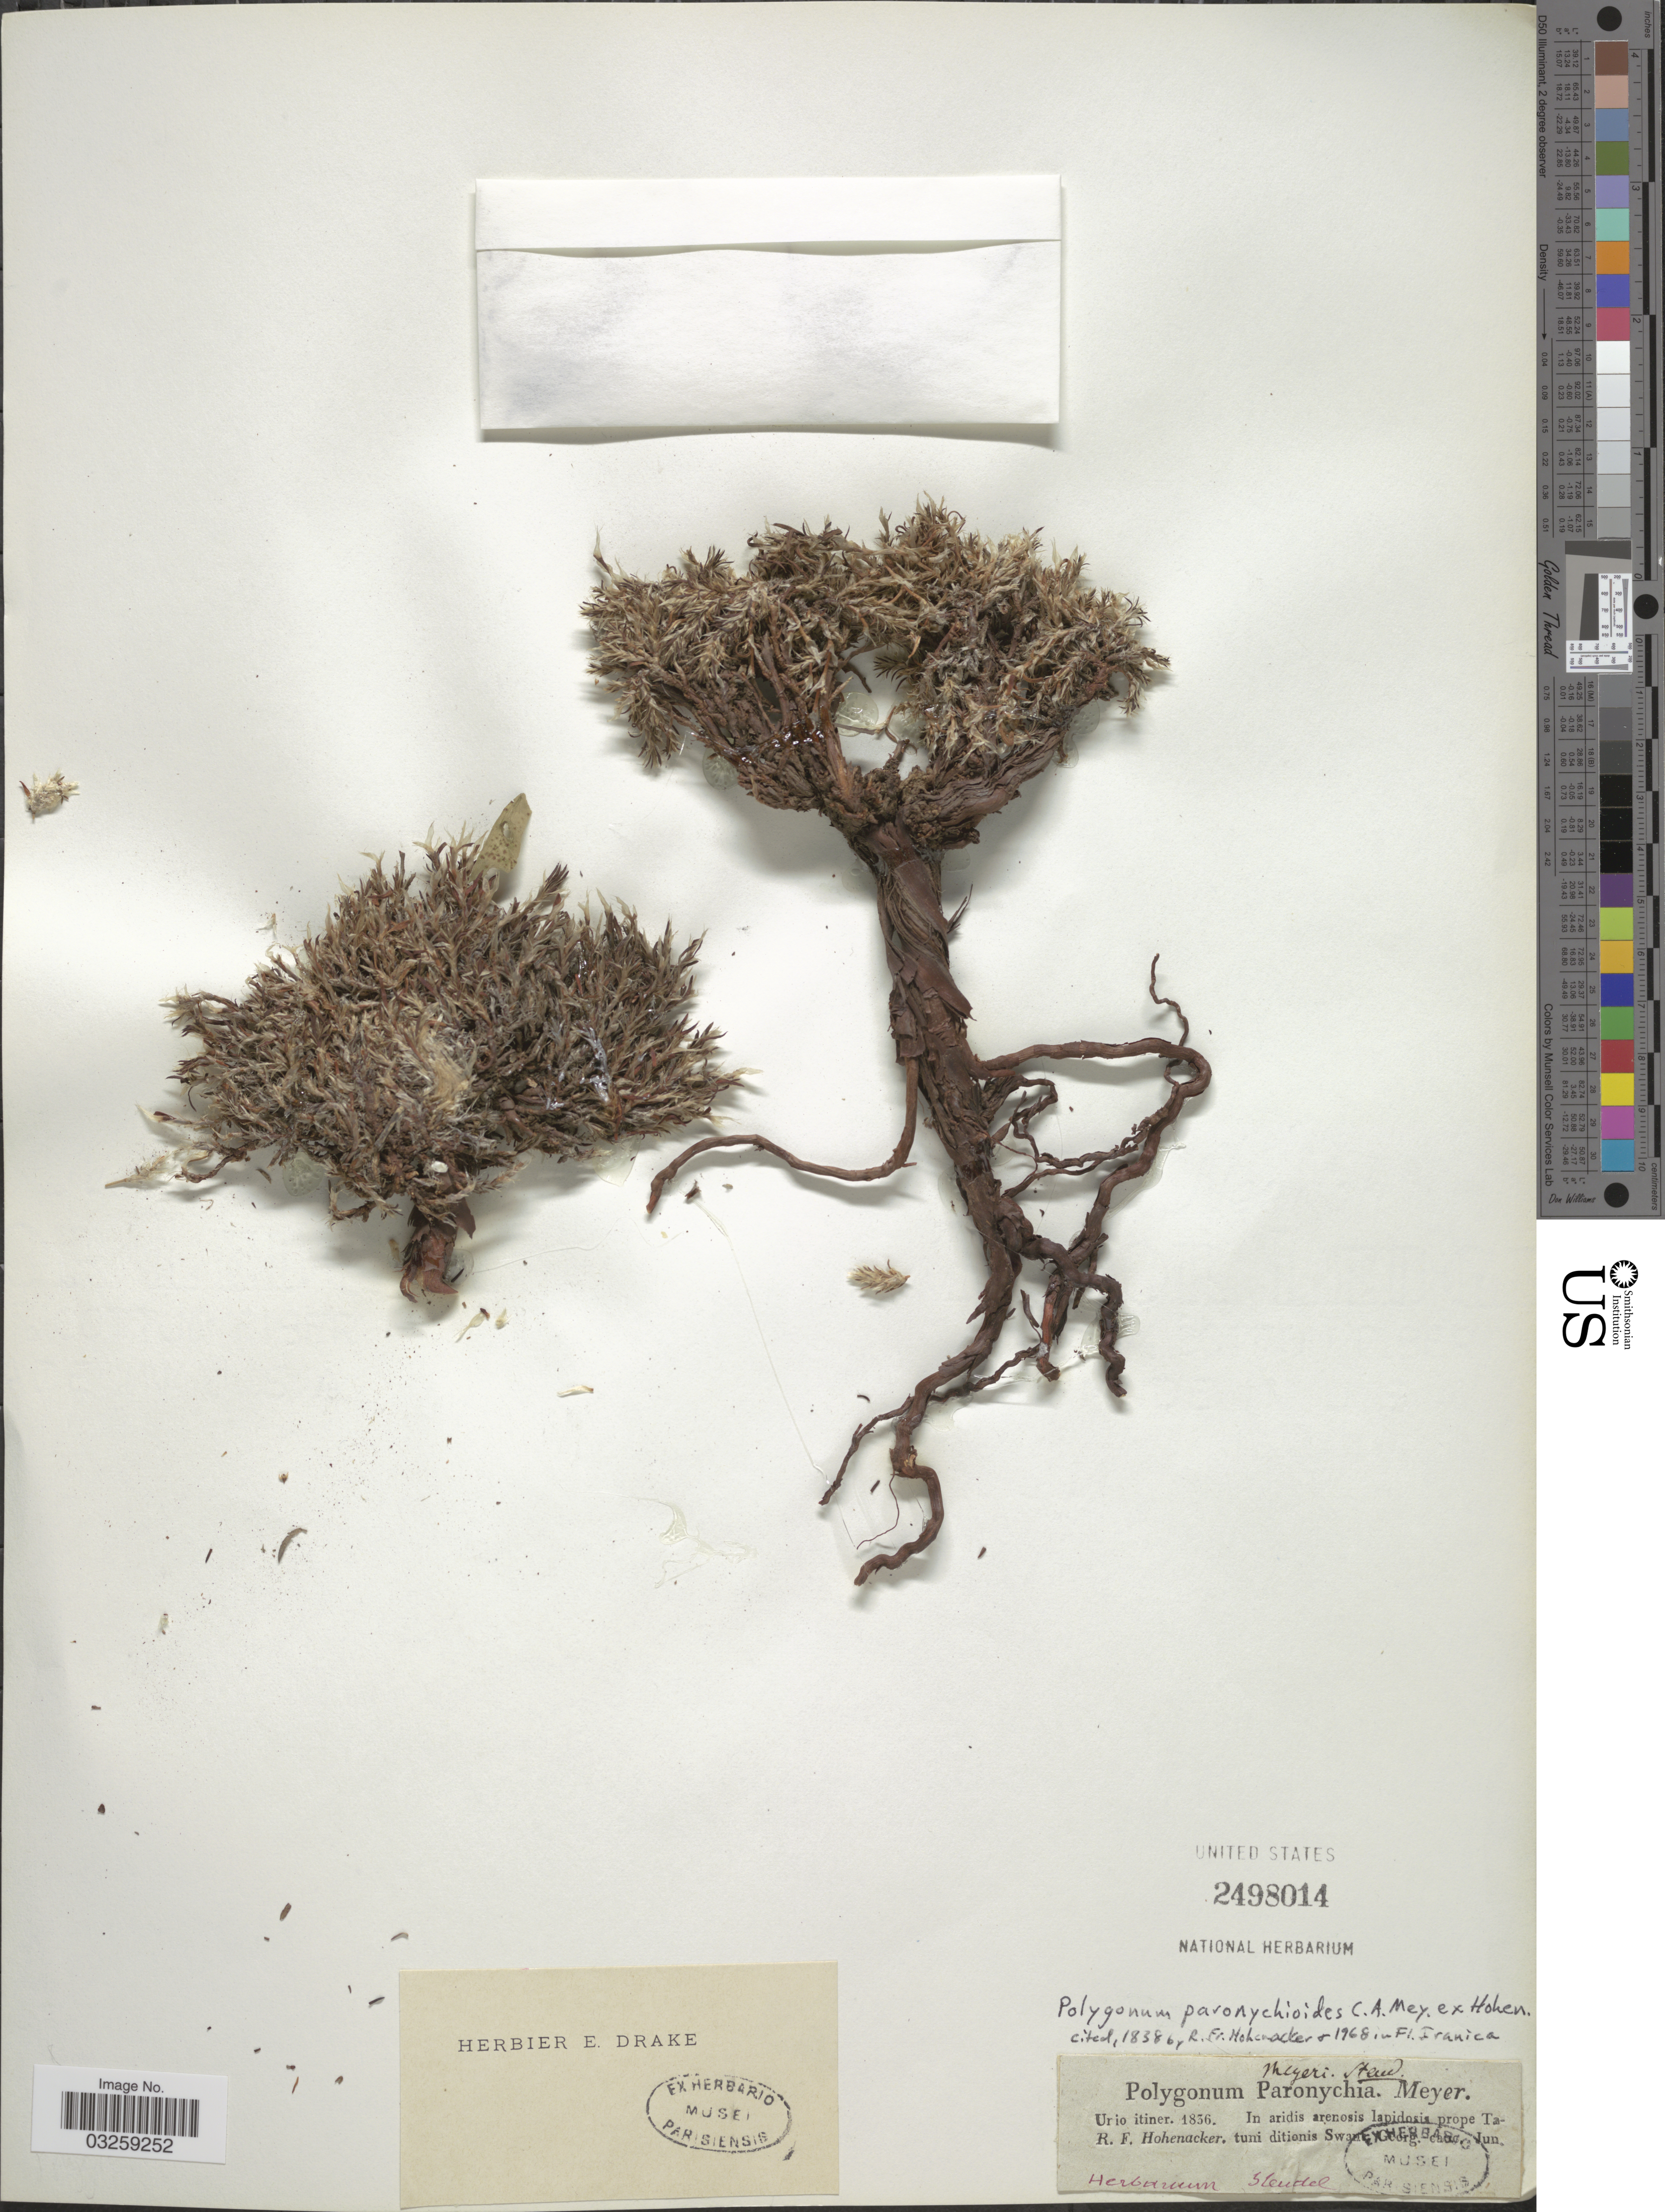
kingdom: Plantae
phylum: Tracheophyta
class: Magnoliopsida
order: Caryophyllales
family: Polygonaceae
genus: Polygonum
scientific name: Polygonum paronychioides Small, nom. illeg.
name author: Small ex Rydb.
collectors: R. F. Hohenacker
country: Georgia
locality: In aridis arenosis lapidosis prope Tatuni ditionis Swan [interpreted], Georg, cauc.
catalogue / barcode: US 2498014